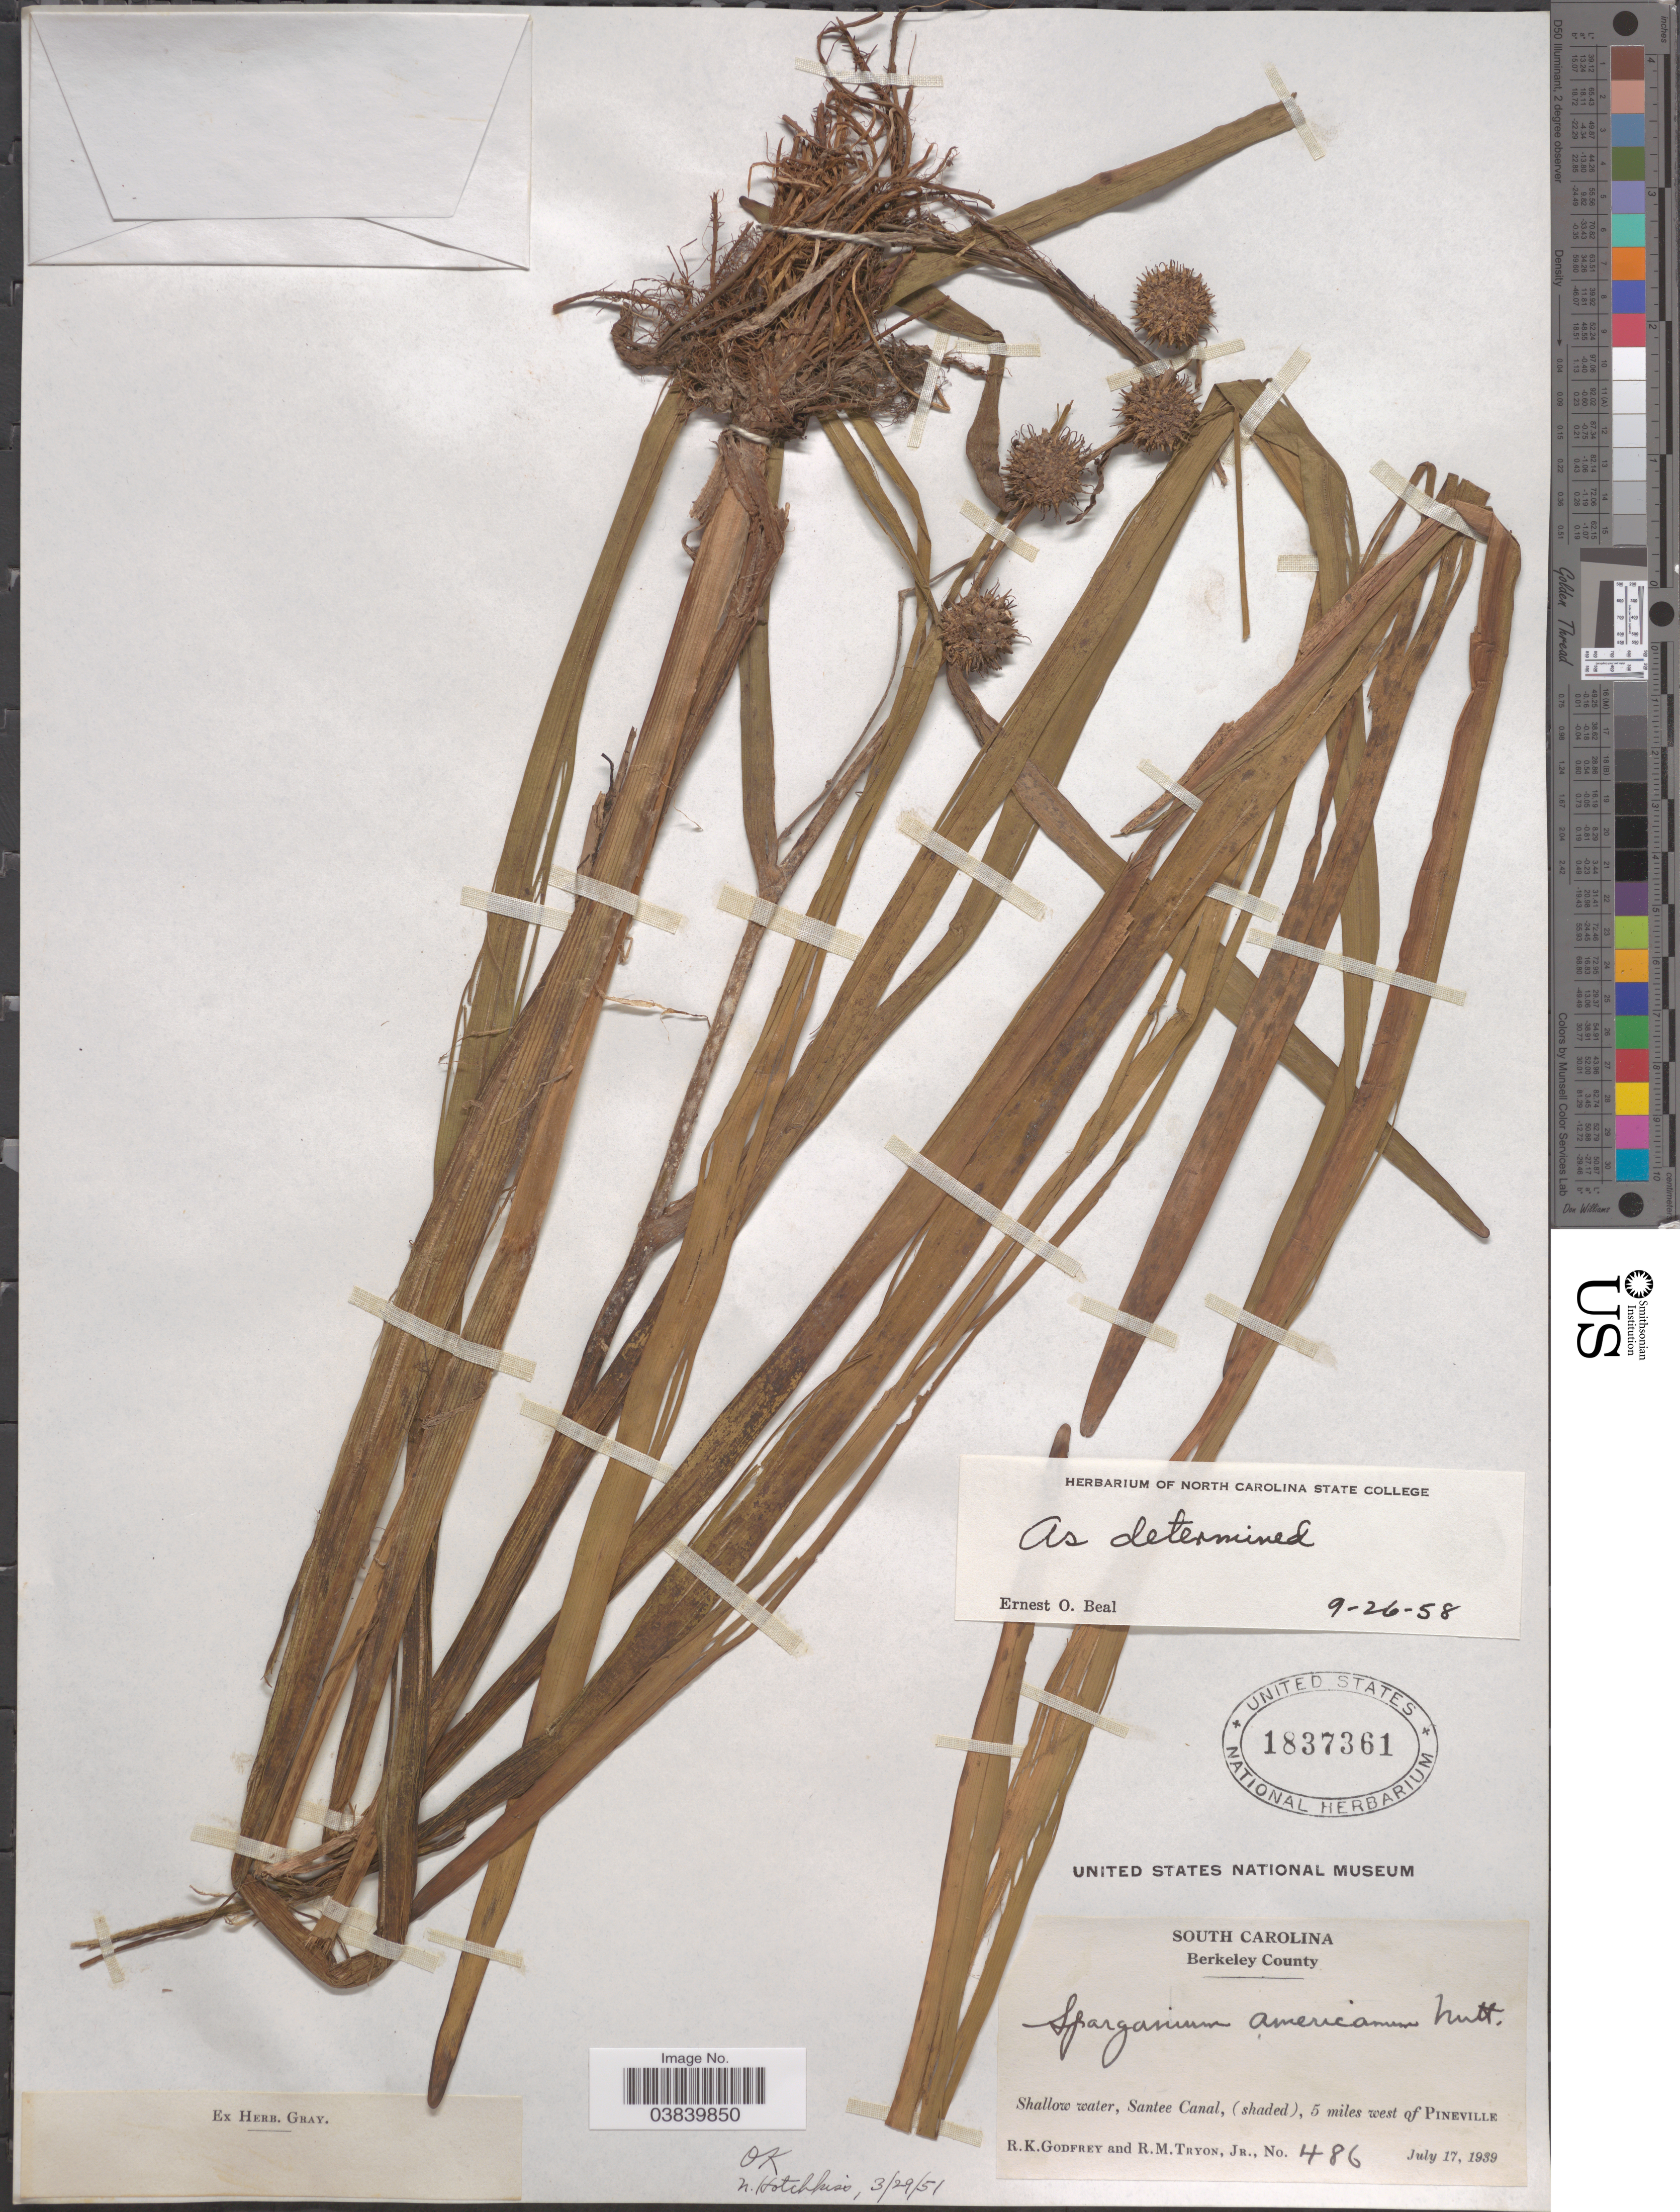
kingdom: Plantae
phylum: Tracheophyta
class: Liliopsida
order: Poales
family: Typhaceae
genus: Sparganium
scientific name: Sparganium americanum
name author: Nutt.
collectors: R. K. Godfrey & R. Tryon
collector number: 486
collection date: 1939-07-17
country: United States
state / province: South Carolina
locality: Berkeley County. Shallow water, Santee Canal, (shaded), 5 miles west of Pineville.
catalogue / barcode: US 1837361